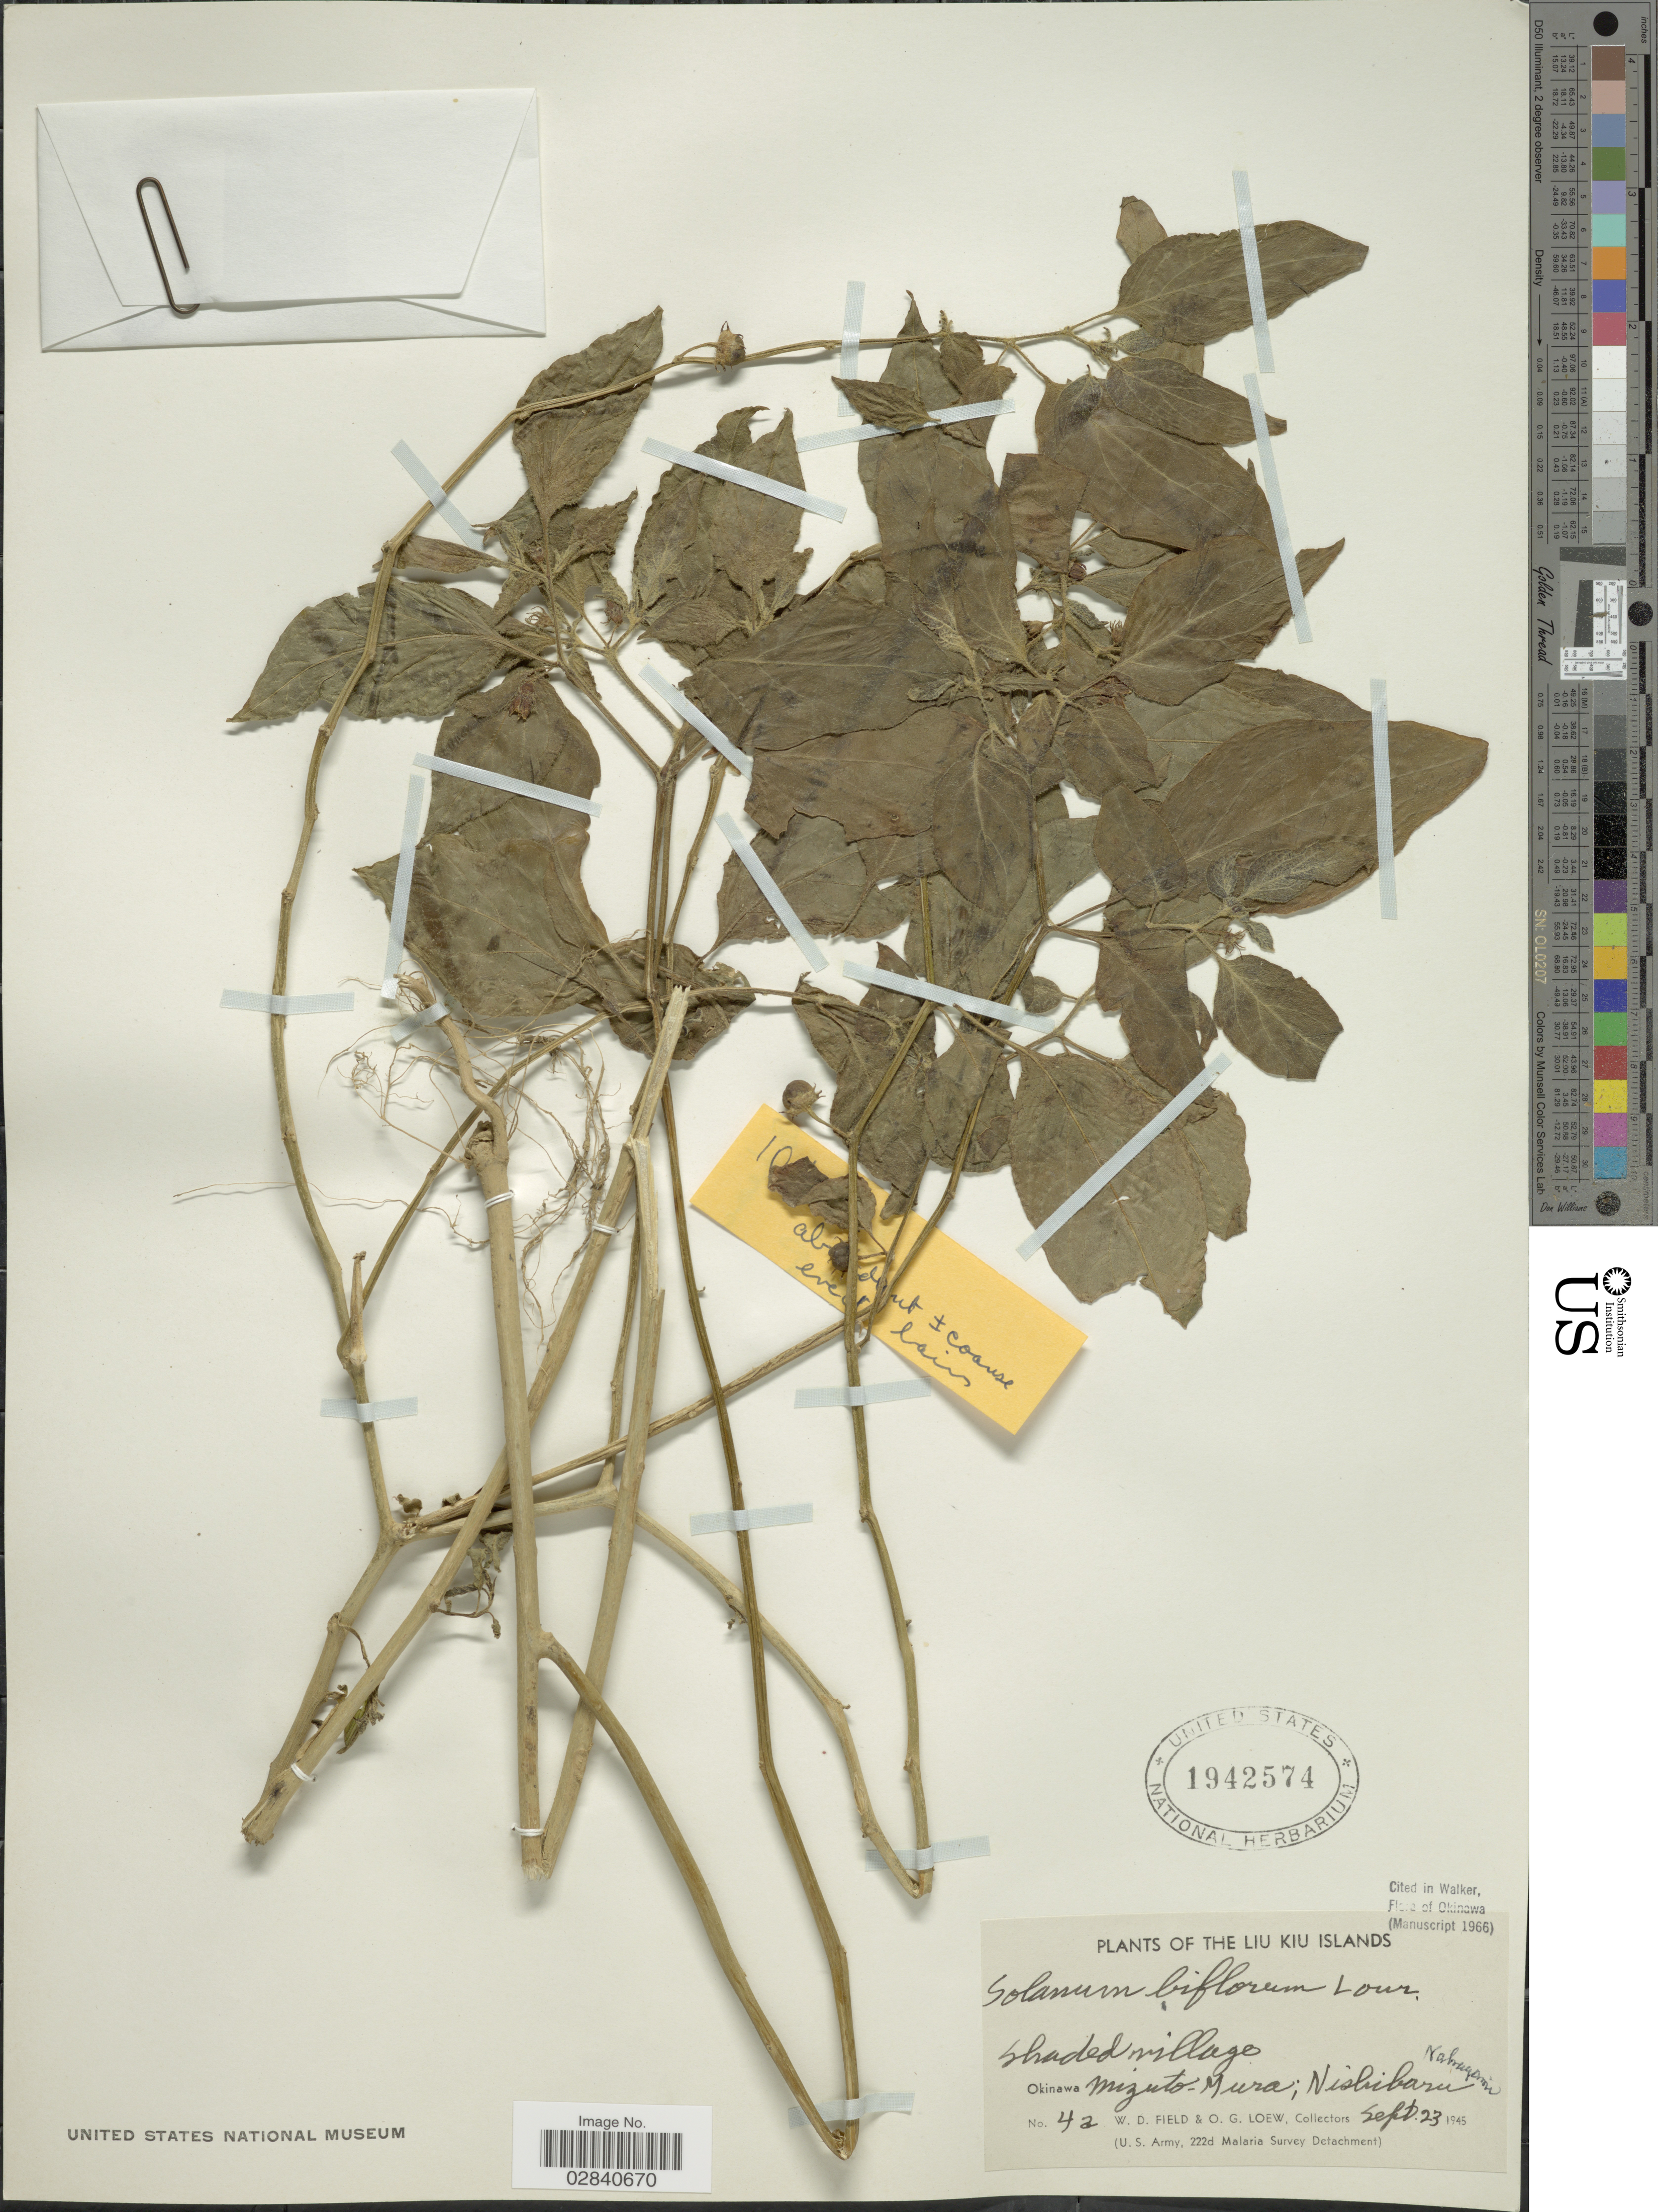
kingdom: Plantae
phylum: Tracheophyta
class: Magnoliopsida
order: Solanales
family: Solanaceae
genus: Lycianthes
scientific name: Lycianthes biflora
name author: (Lour.) Bitter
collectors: W. D. Field & O. G. Loew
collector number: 42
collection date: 1945-09-23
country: Japan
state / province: Okinawa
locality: Liu Kiu Islands. Mizuto-Mura; Nishibaru Nakagami.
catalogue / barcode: US 1942574